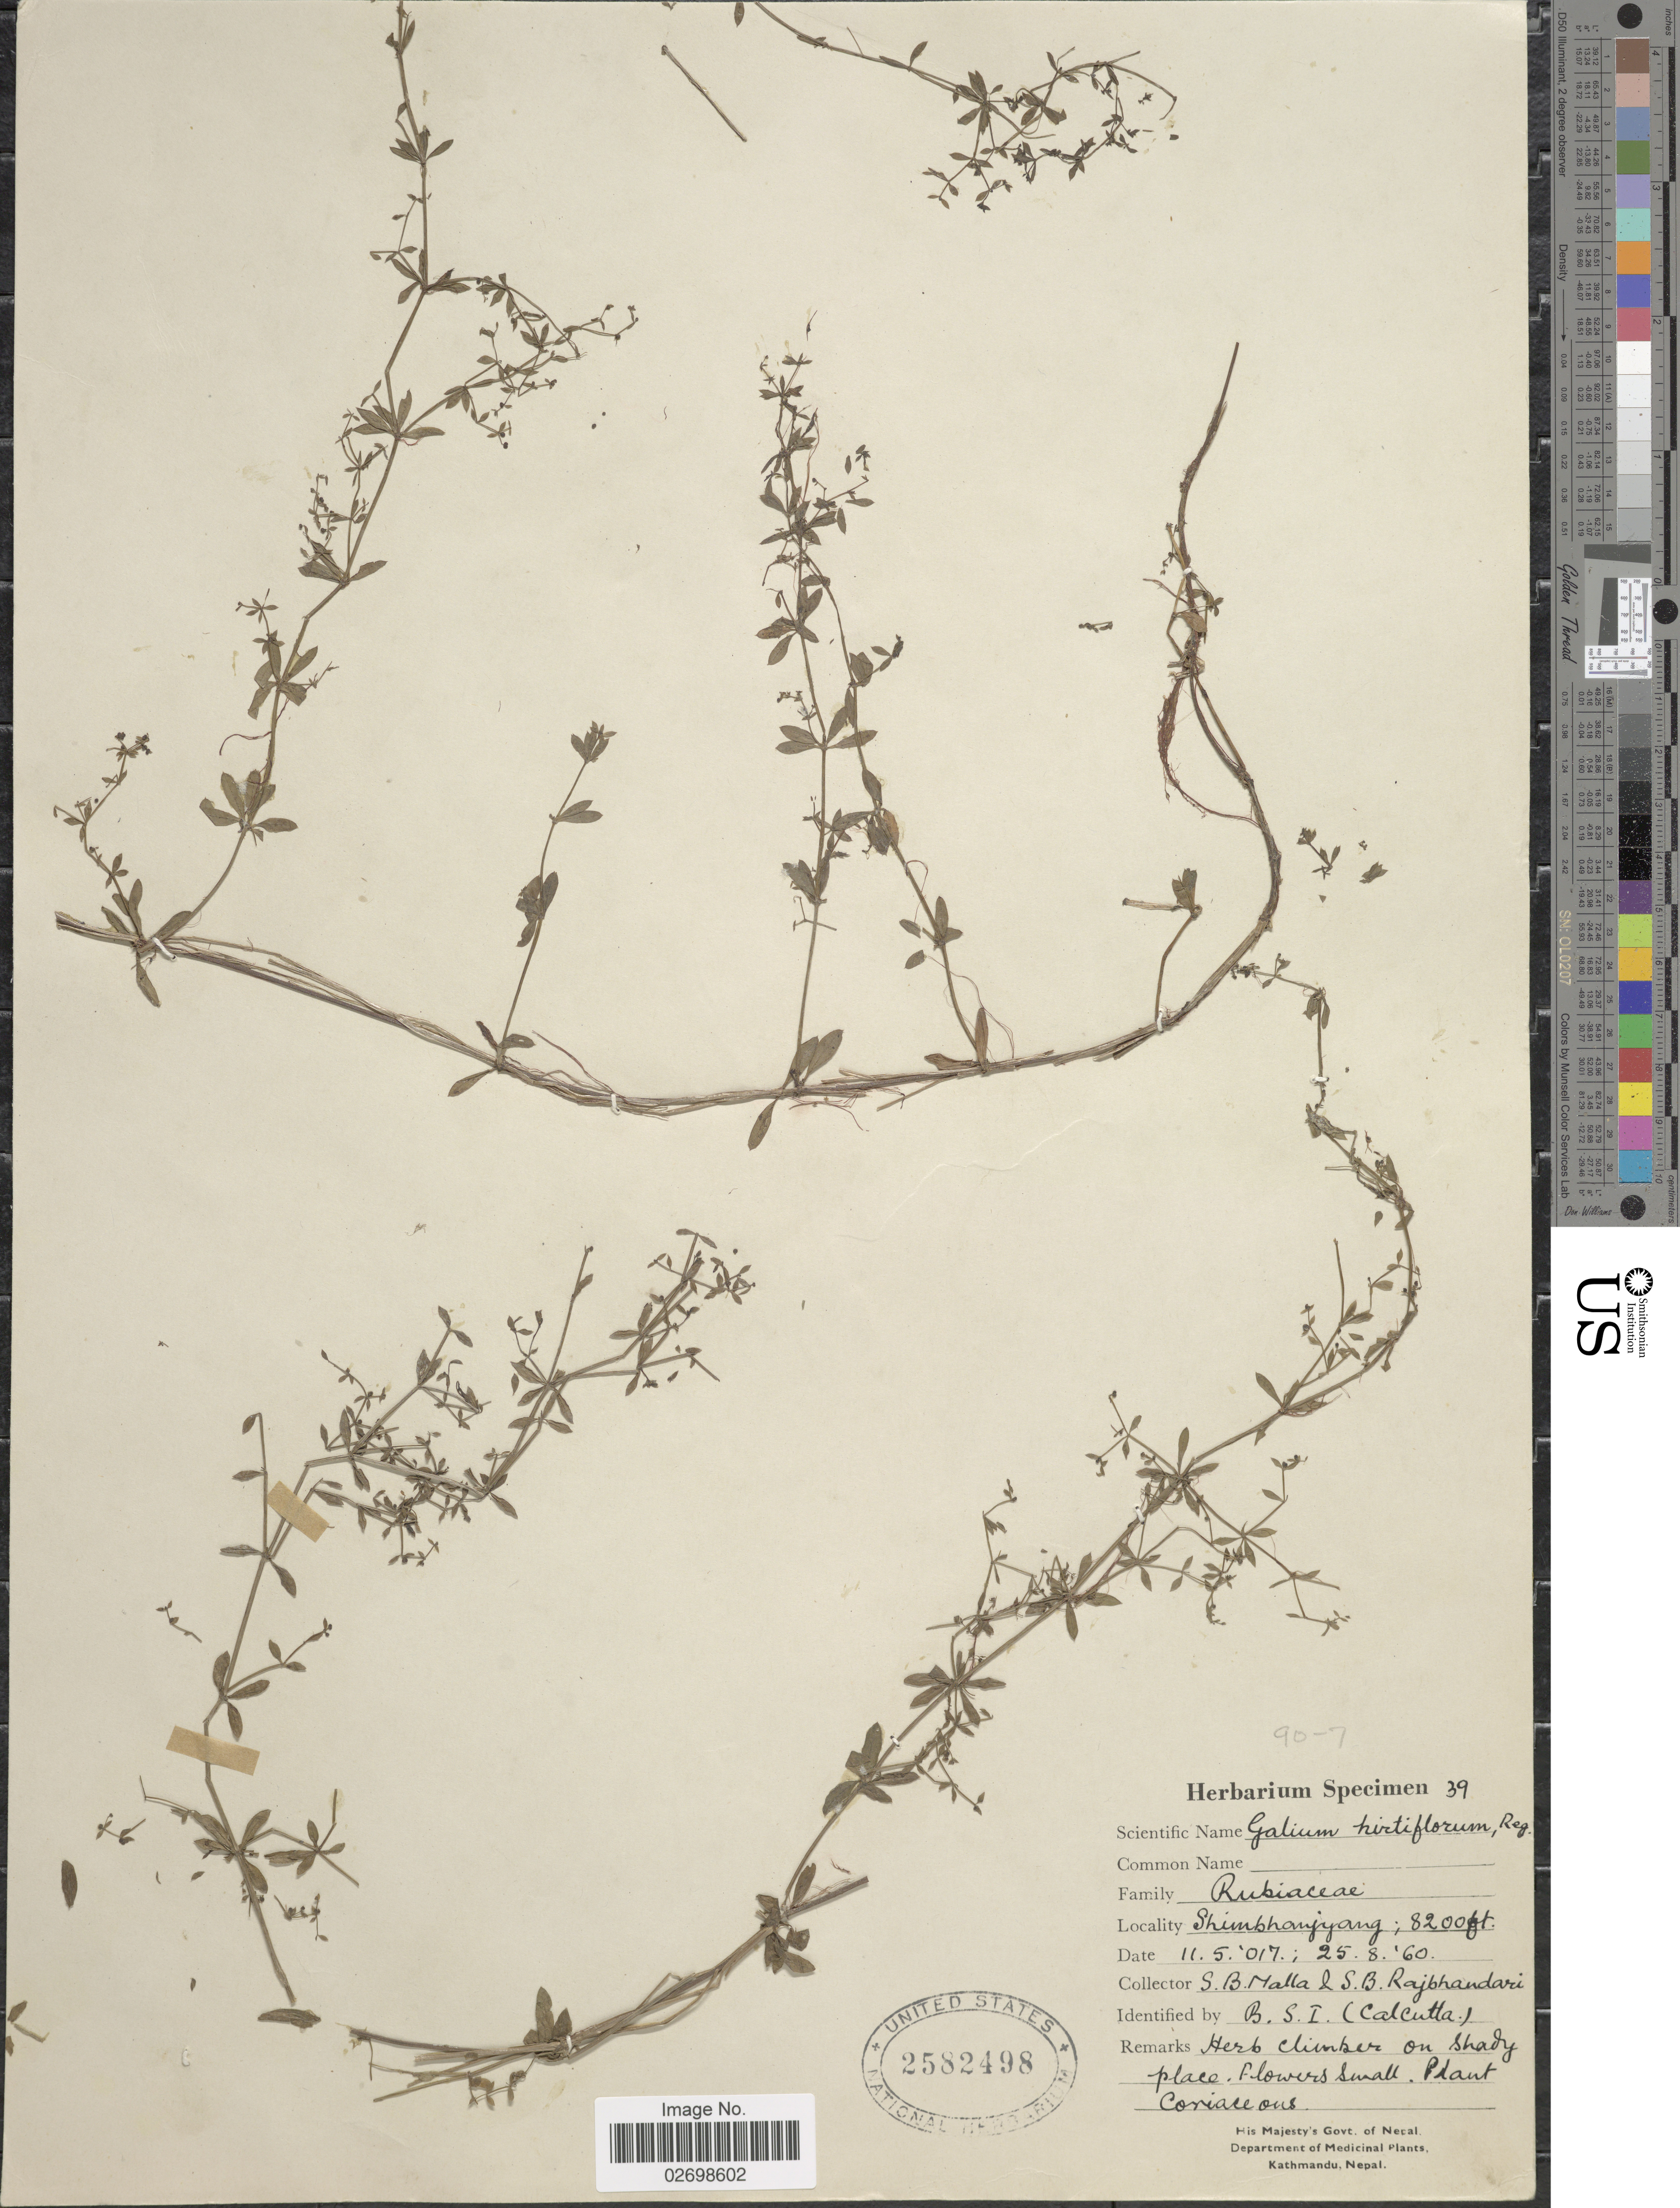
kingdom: Plantae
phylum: Tracheophyta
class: Magnoliopsida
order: Gentianales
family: Rubiaceae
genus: Galium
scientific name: Galium hirtiflorum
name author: Req. ex DC.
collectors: S. Malla & I. Rajbhandari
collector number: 39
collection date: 1960-08-25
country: Nepal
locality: Simbhanjyang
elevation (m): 2499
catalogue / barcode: US 2582498